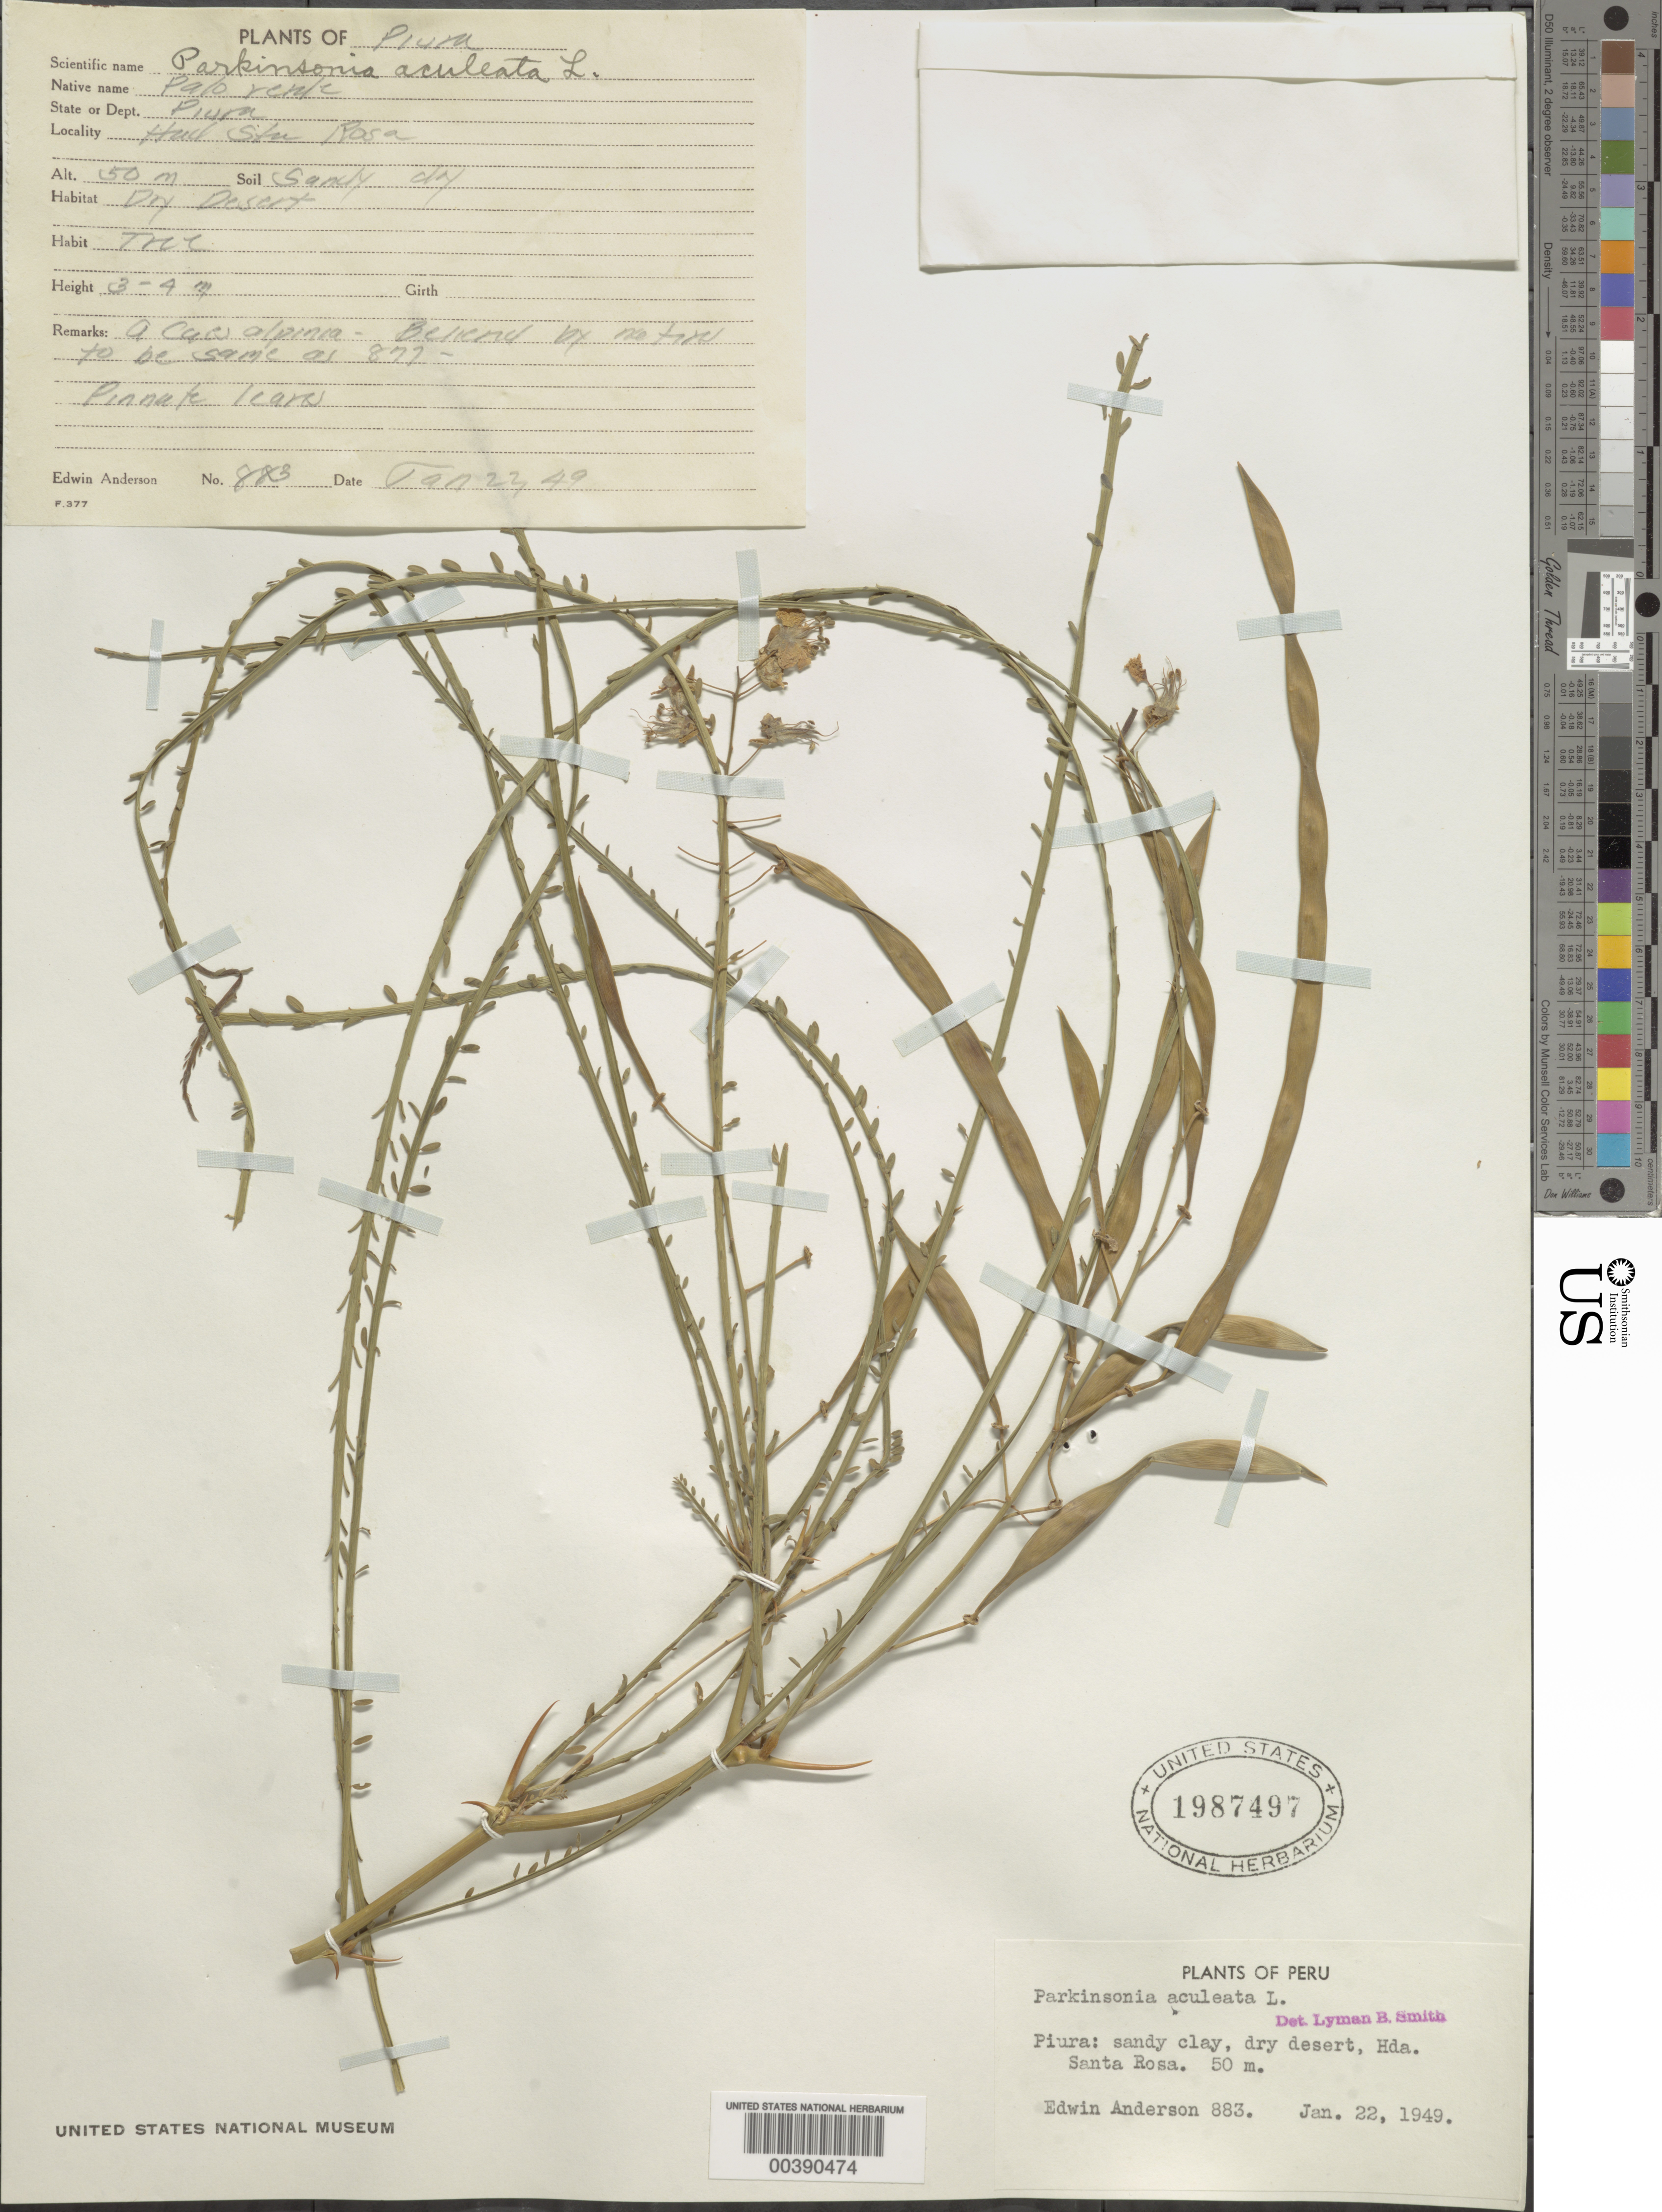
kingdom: Plantae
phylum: Tracheophyta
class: Magnoliopsida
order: Fabales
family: Fabaceae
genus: Parkinsonia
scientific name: Parkinsonia aculeata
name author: L.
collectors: E. S. Anderson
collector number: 883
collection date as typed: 22 Jan 1949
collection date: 1949-01-22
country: Peru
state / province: Piura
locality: Hda. santa rosa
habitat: Sandy clay, dry desert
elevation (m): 50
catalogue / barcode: US 1987497